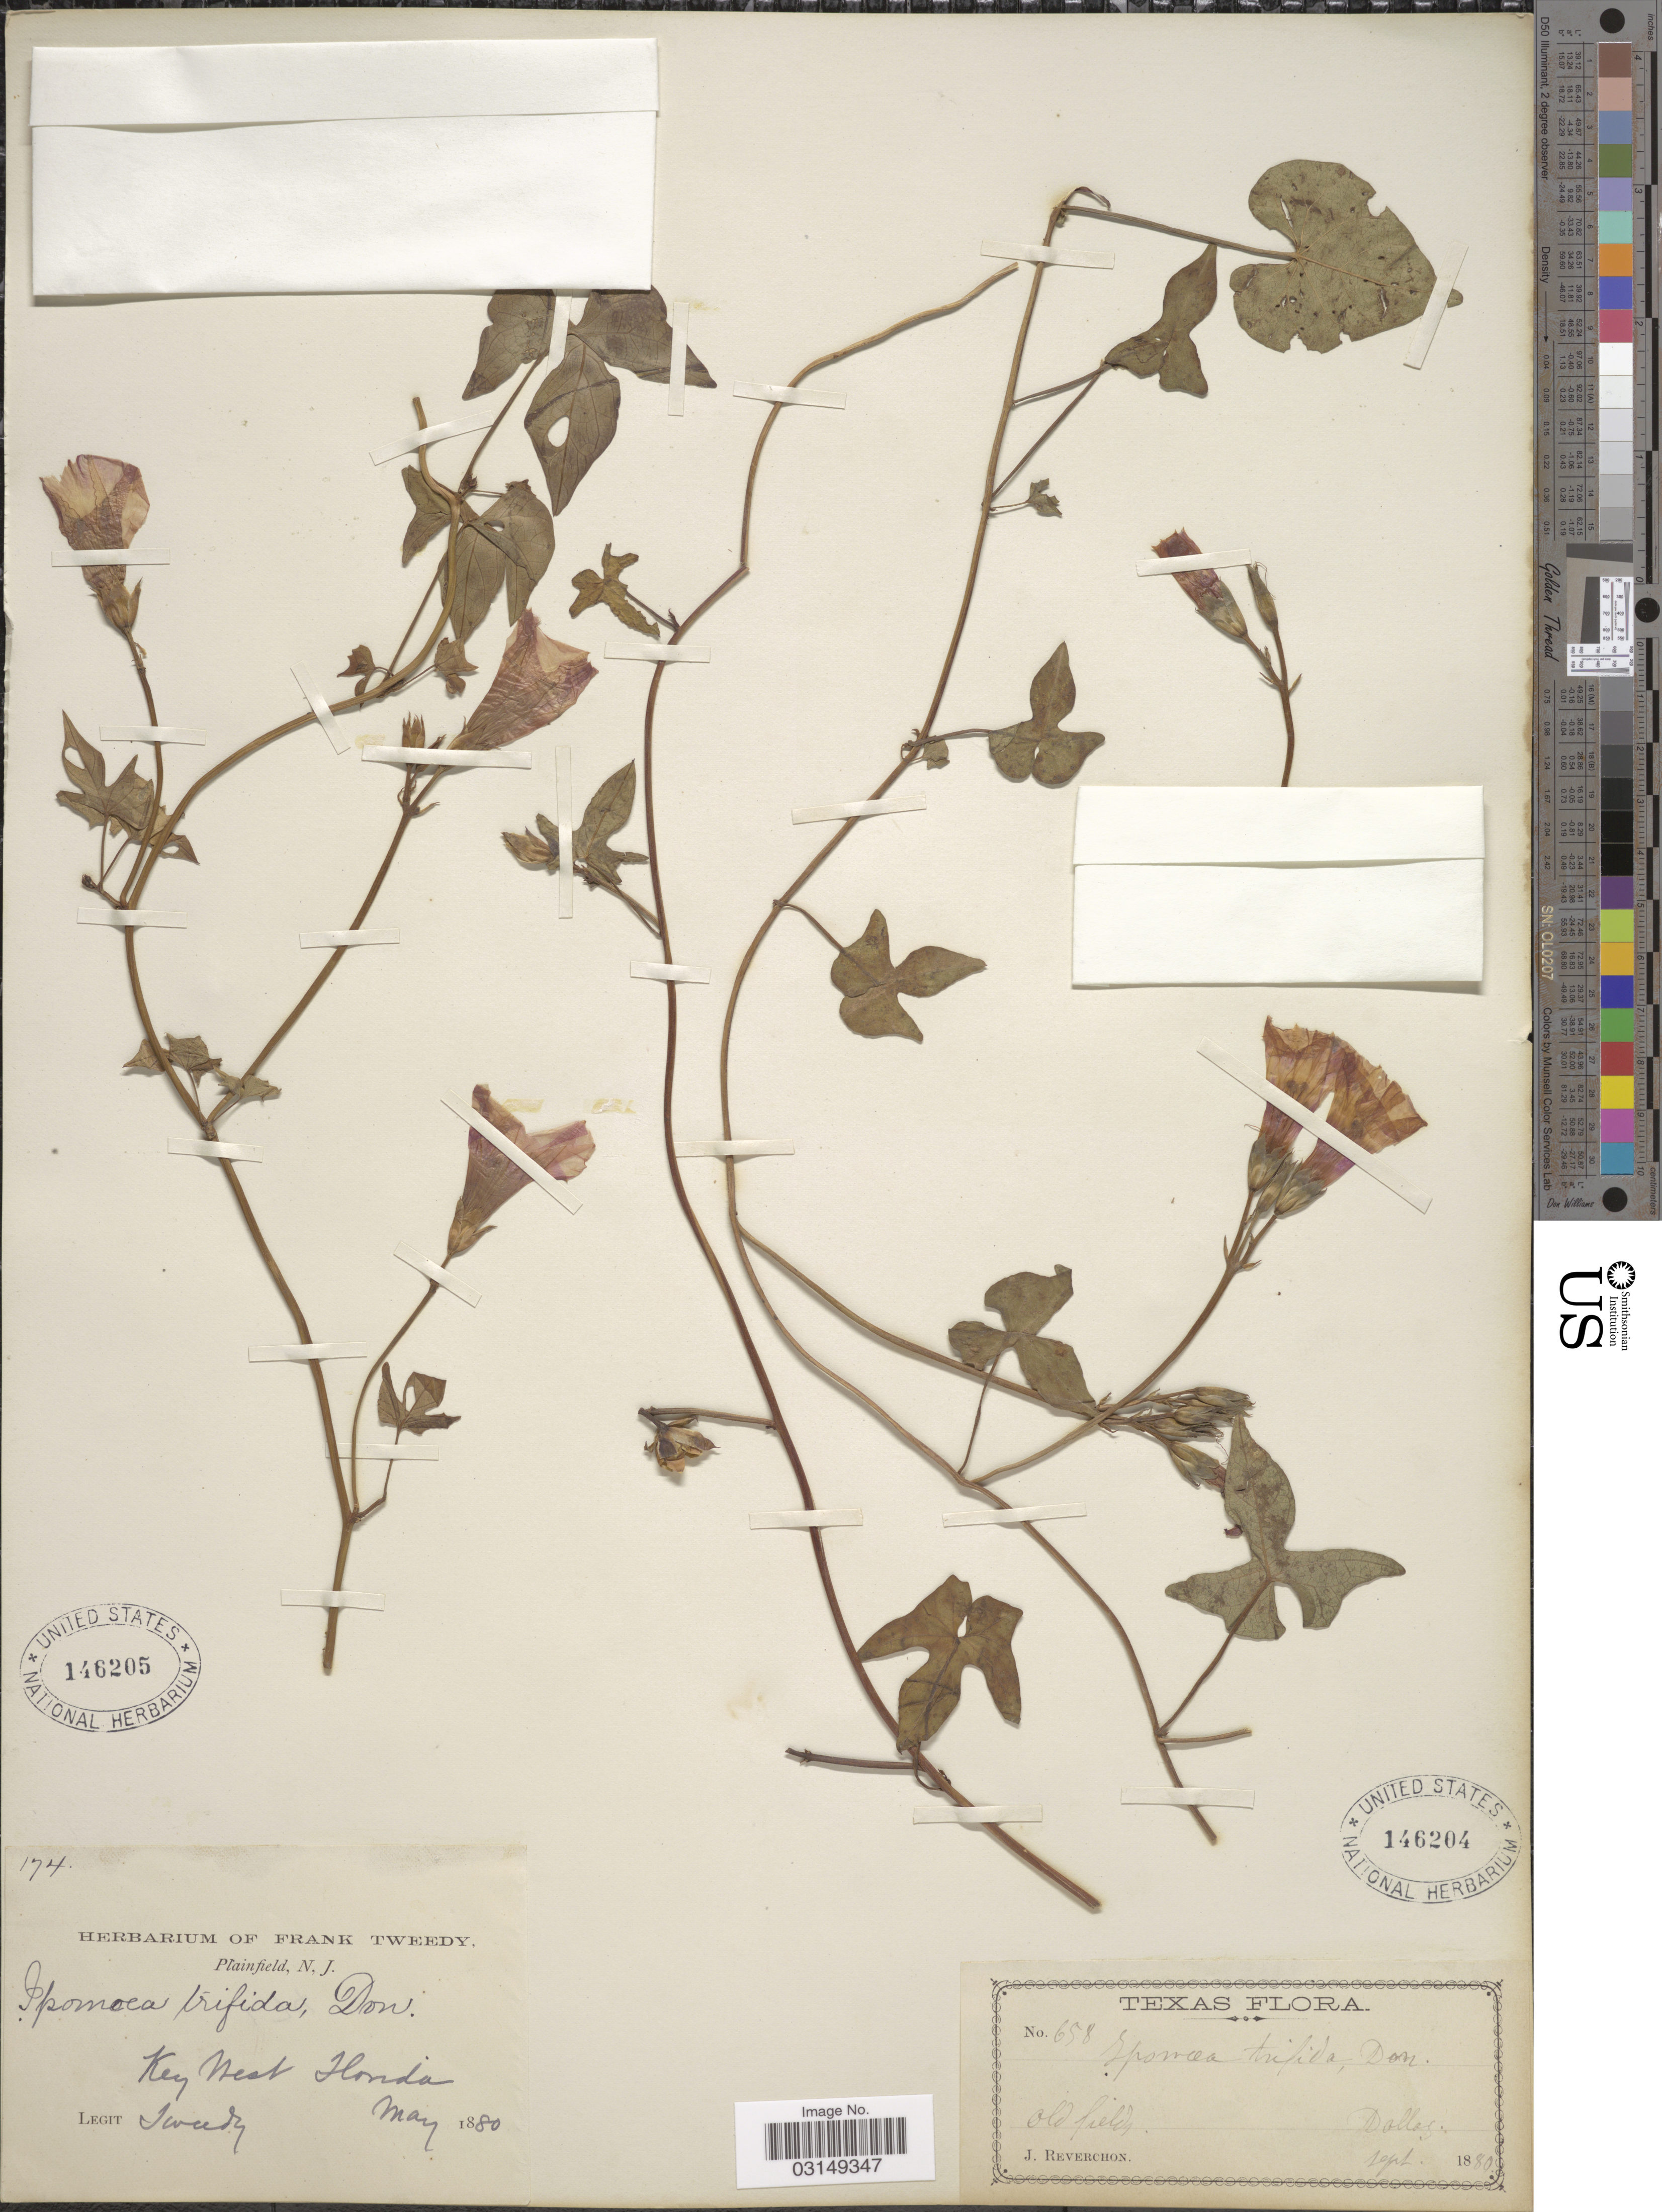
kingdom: Plantae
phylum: Tracheophyta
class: Magnoliopsida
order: Solanales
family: Convolvulaceae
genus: Ipomoea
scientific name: Ipomoea trichocarpa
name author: Elliott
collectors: F. Tweedy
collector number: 174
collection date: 1880-05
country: United States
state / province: Florida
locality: Key West.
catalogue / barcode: US 146205-2